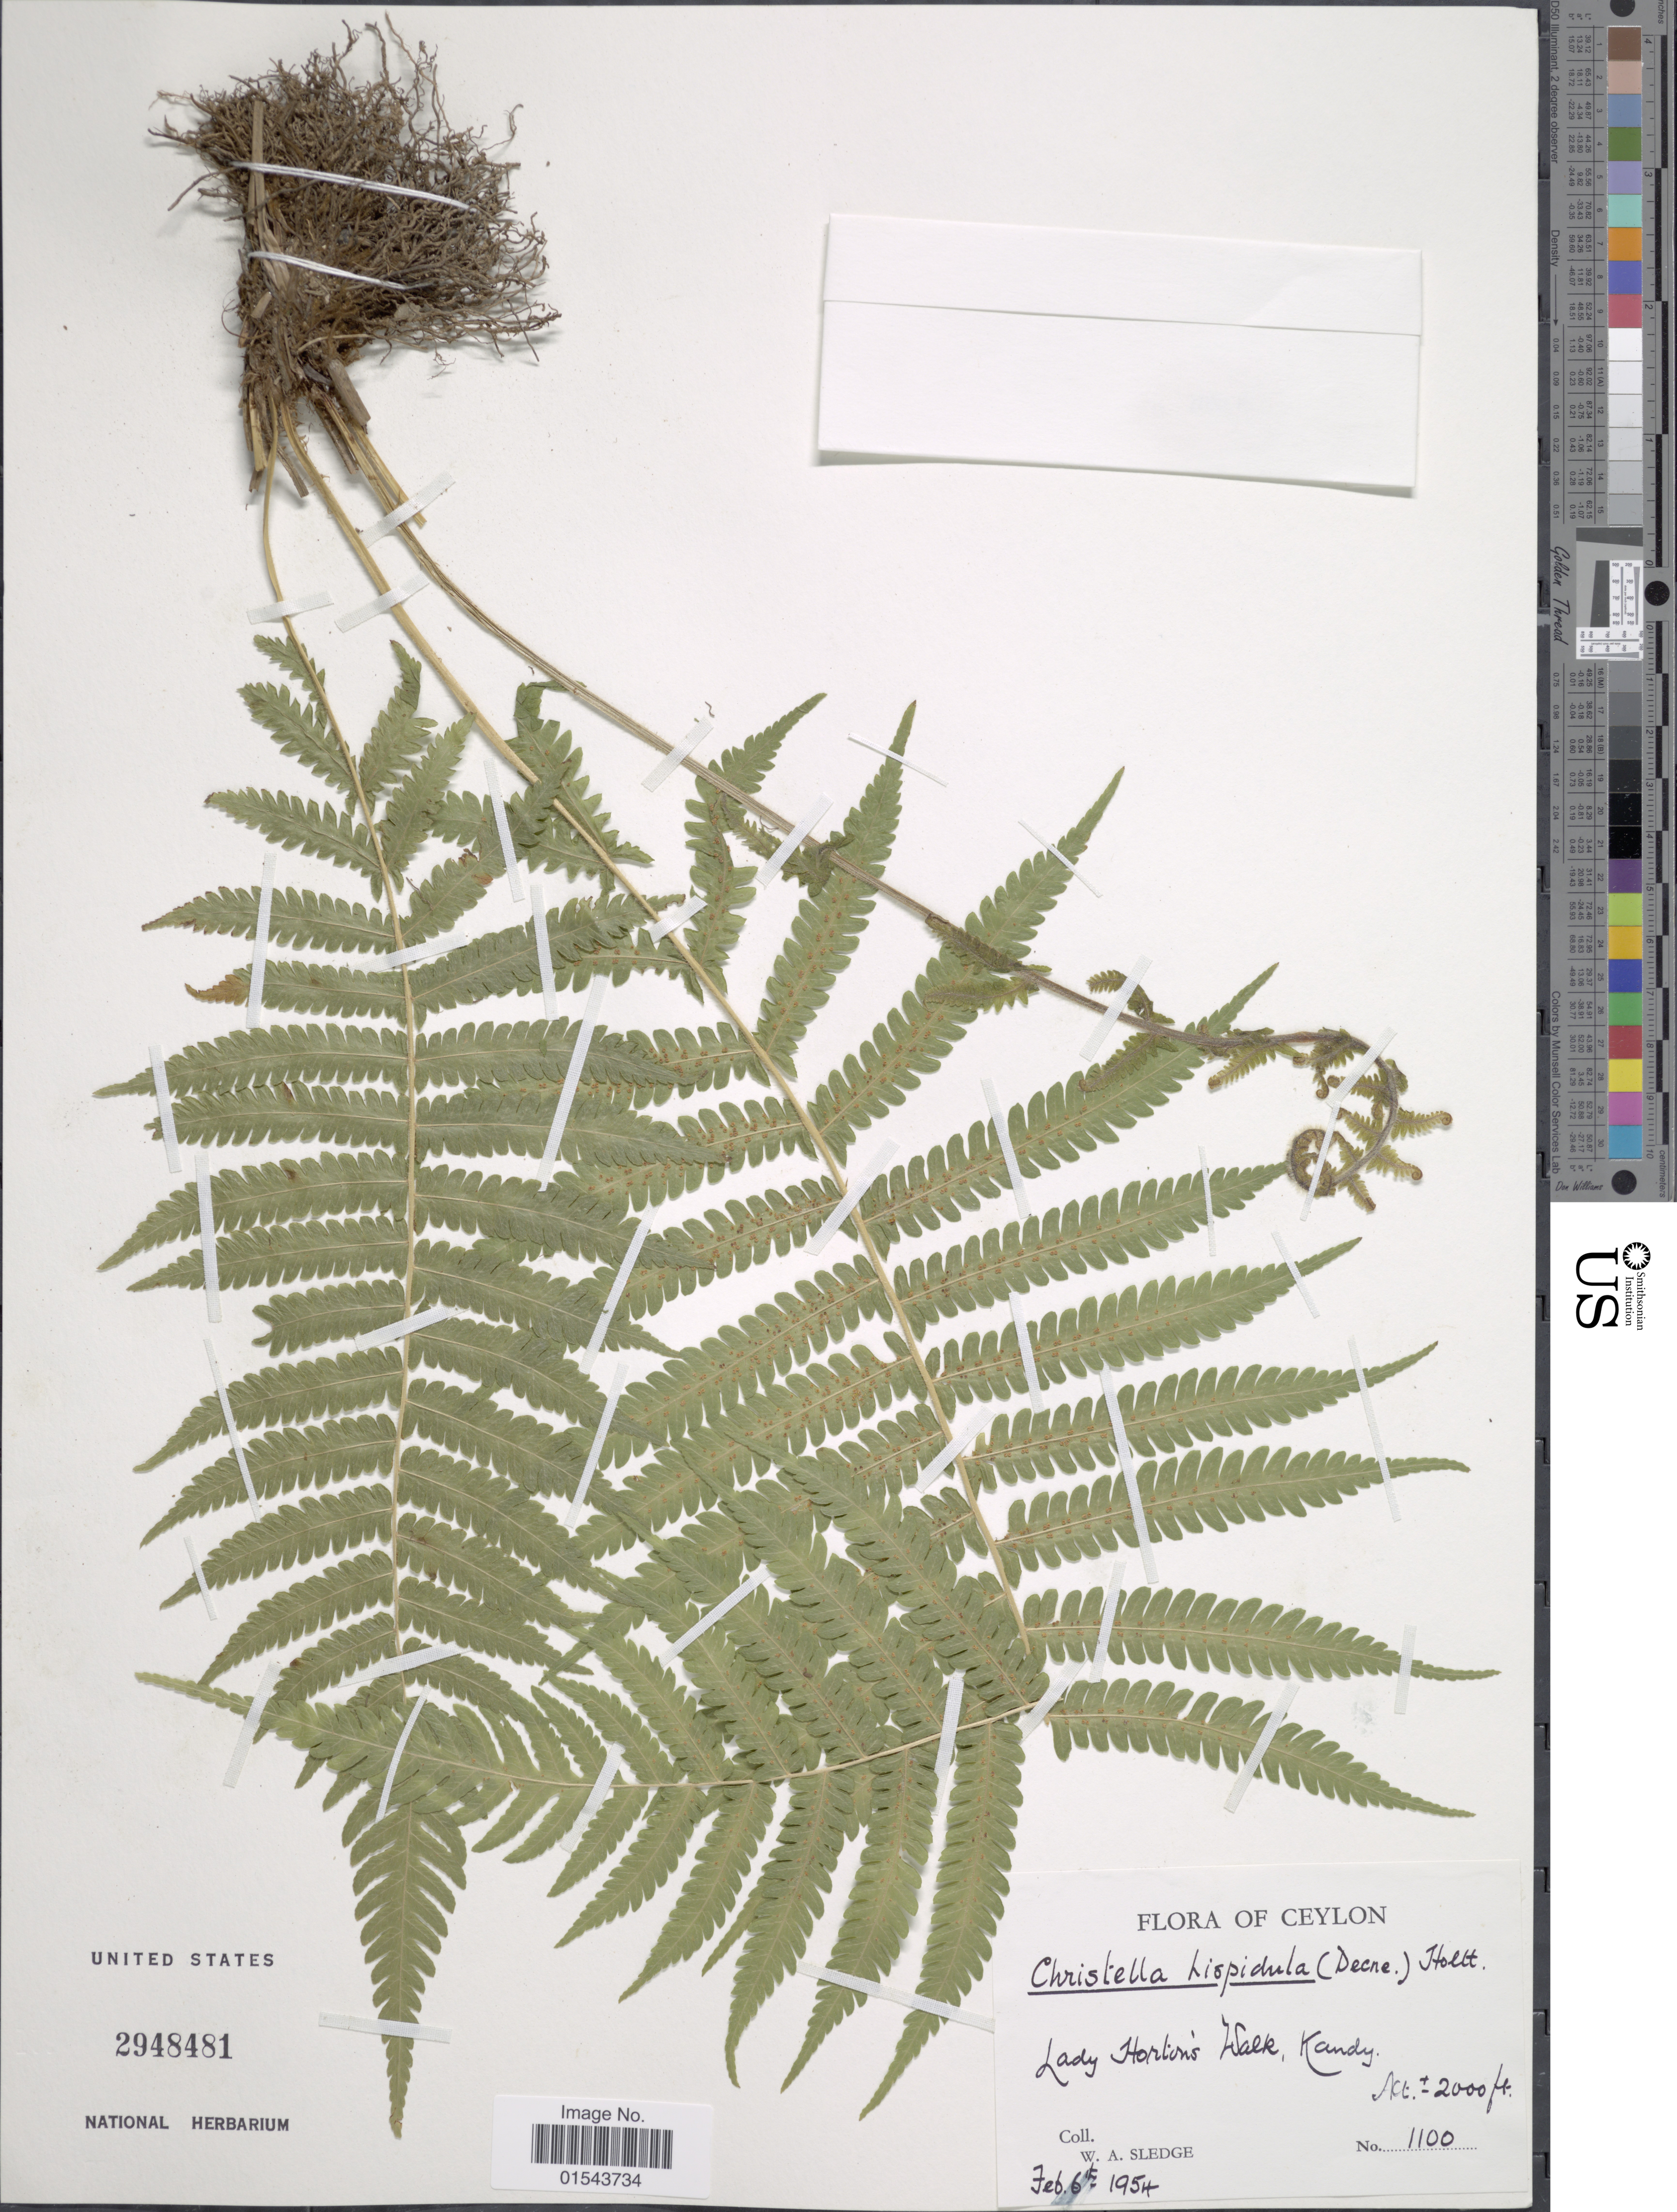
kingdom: Plantae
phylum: Tracheophyta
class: Polypodiopsida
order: Polypodiales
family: Thelypteridaceae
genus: Christella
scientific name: Christella hispidula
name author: (Decne.) Holttum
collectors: W. A. Sledge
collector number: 1100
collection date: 1954-02-06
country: Sri Lanka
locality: Ceylon, Lady Horton's Walk, Kandy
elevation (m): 610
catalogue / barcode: US 2948481